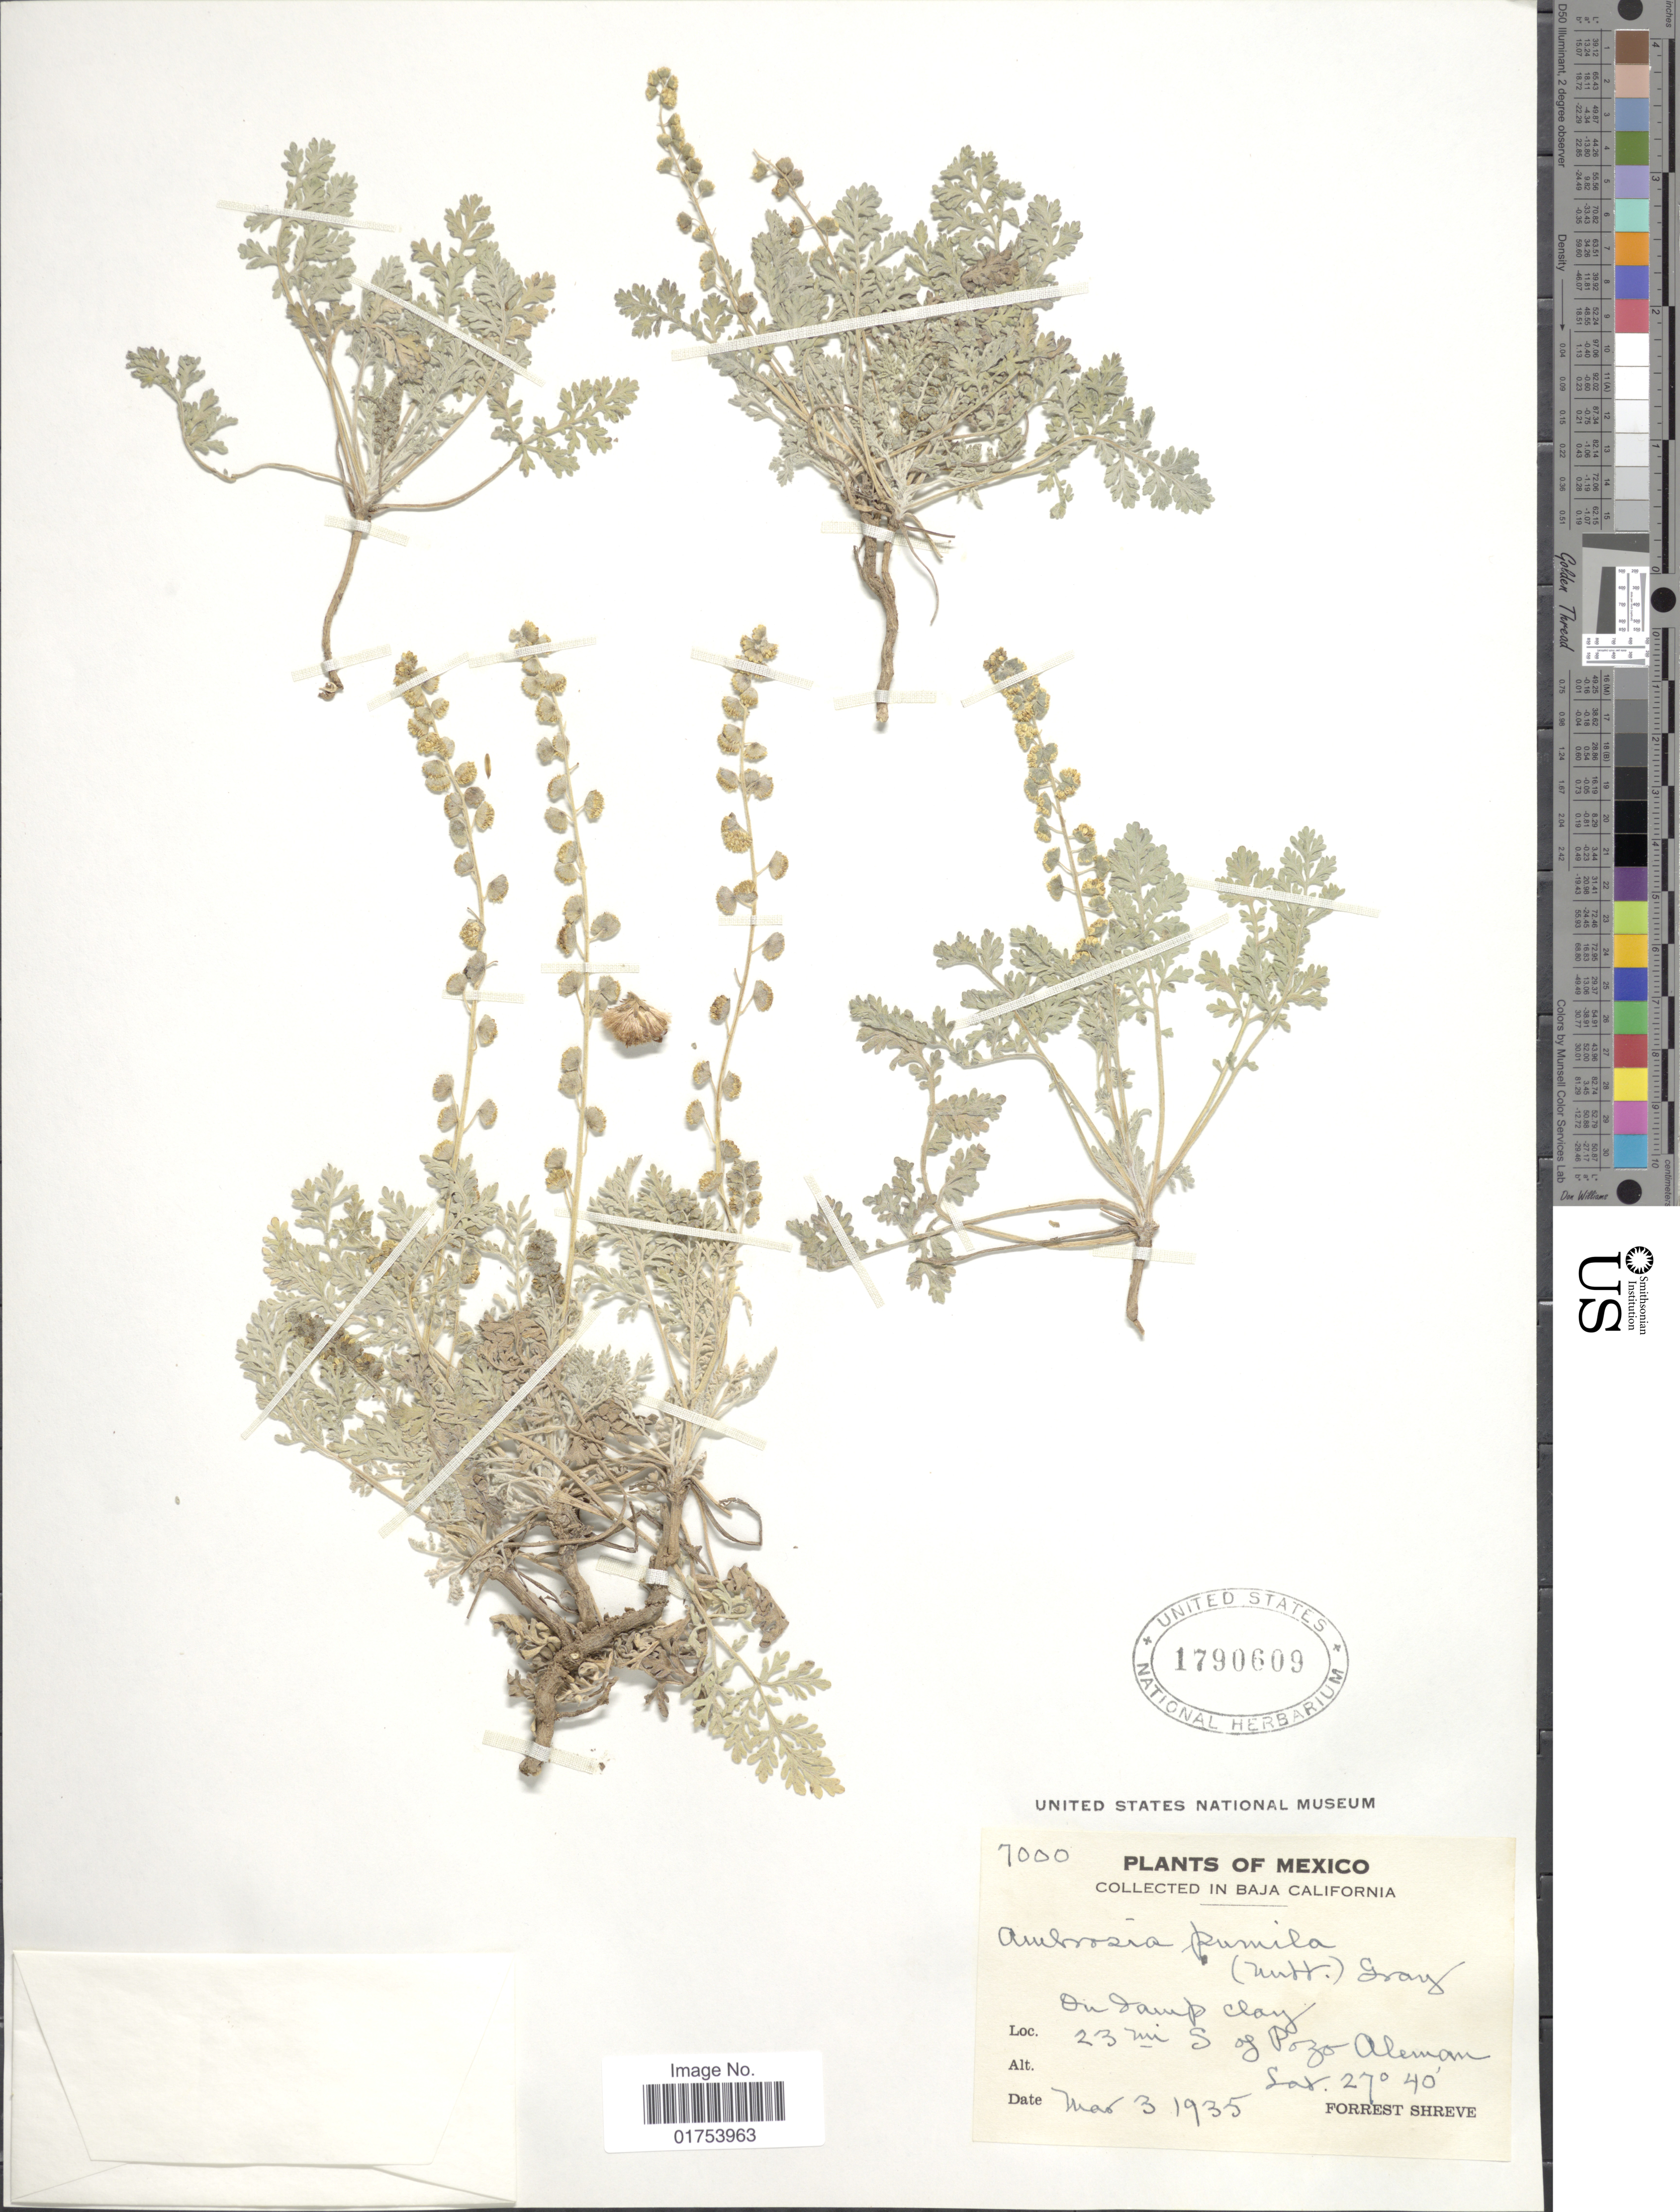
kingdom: Plantae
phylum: Tracheophyta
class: Magnoliopsida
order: Asterales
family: Asteraceae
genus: Ambrosia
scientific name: Ambrosia pumila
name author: Nutt.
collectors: F. Shreve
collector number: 7000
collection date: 1935-03-03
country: Mexico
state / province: Baja California Sur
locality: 23 mi S of Pozo Aleman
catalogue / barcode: US 1790609